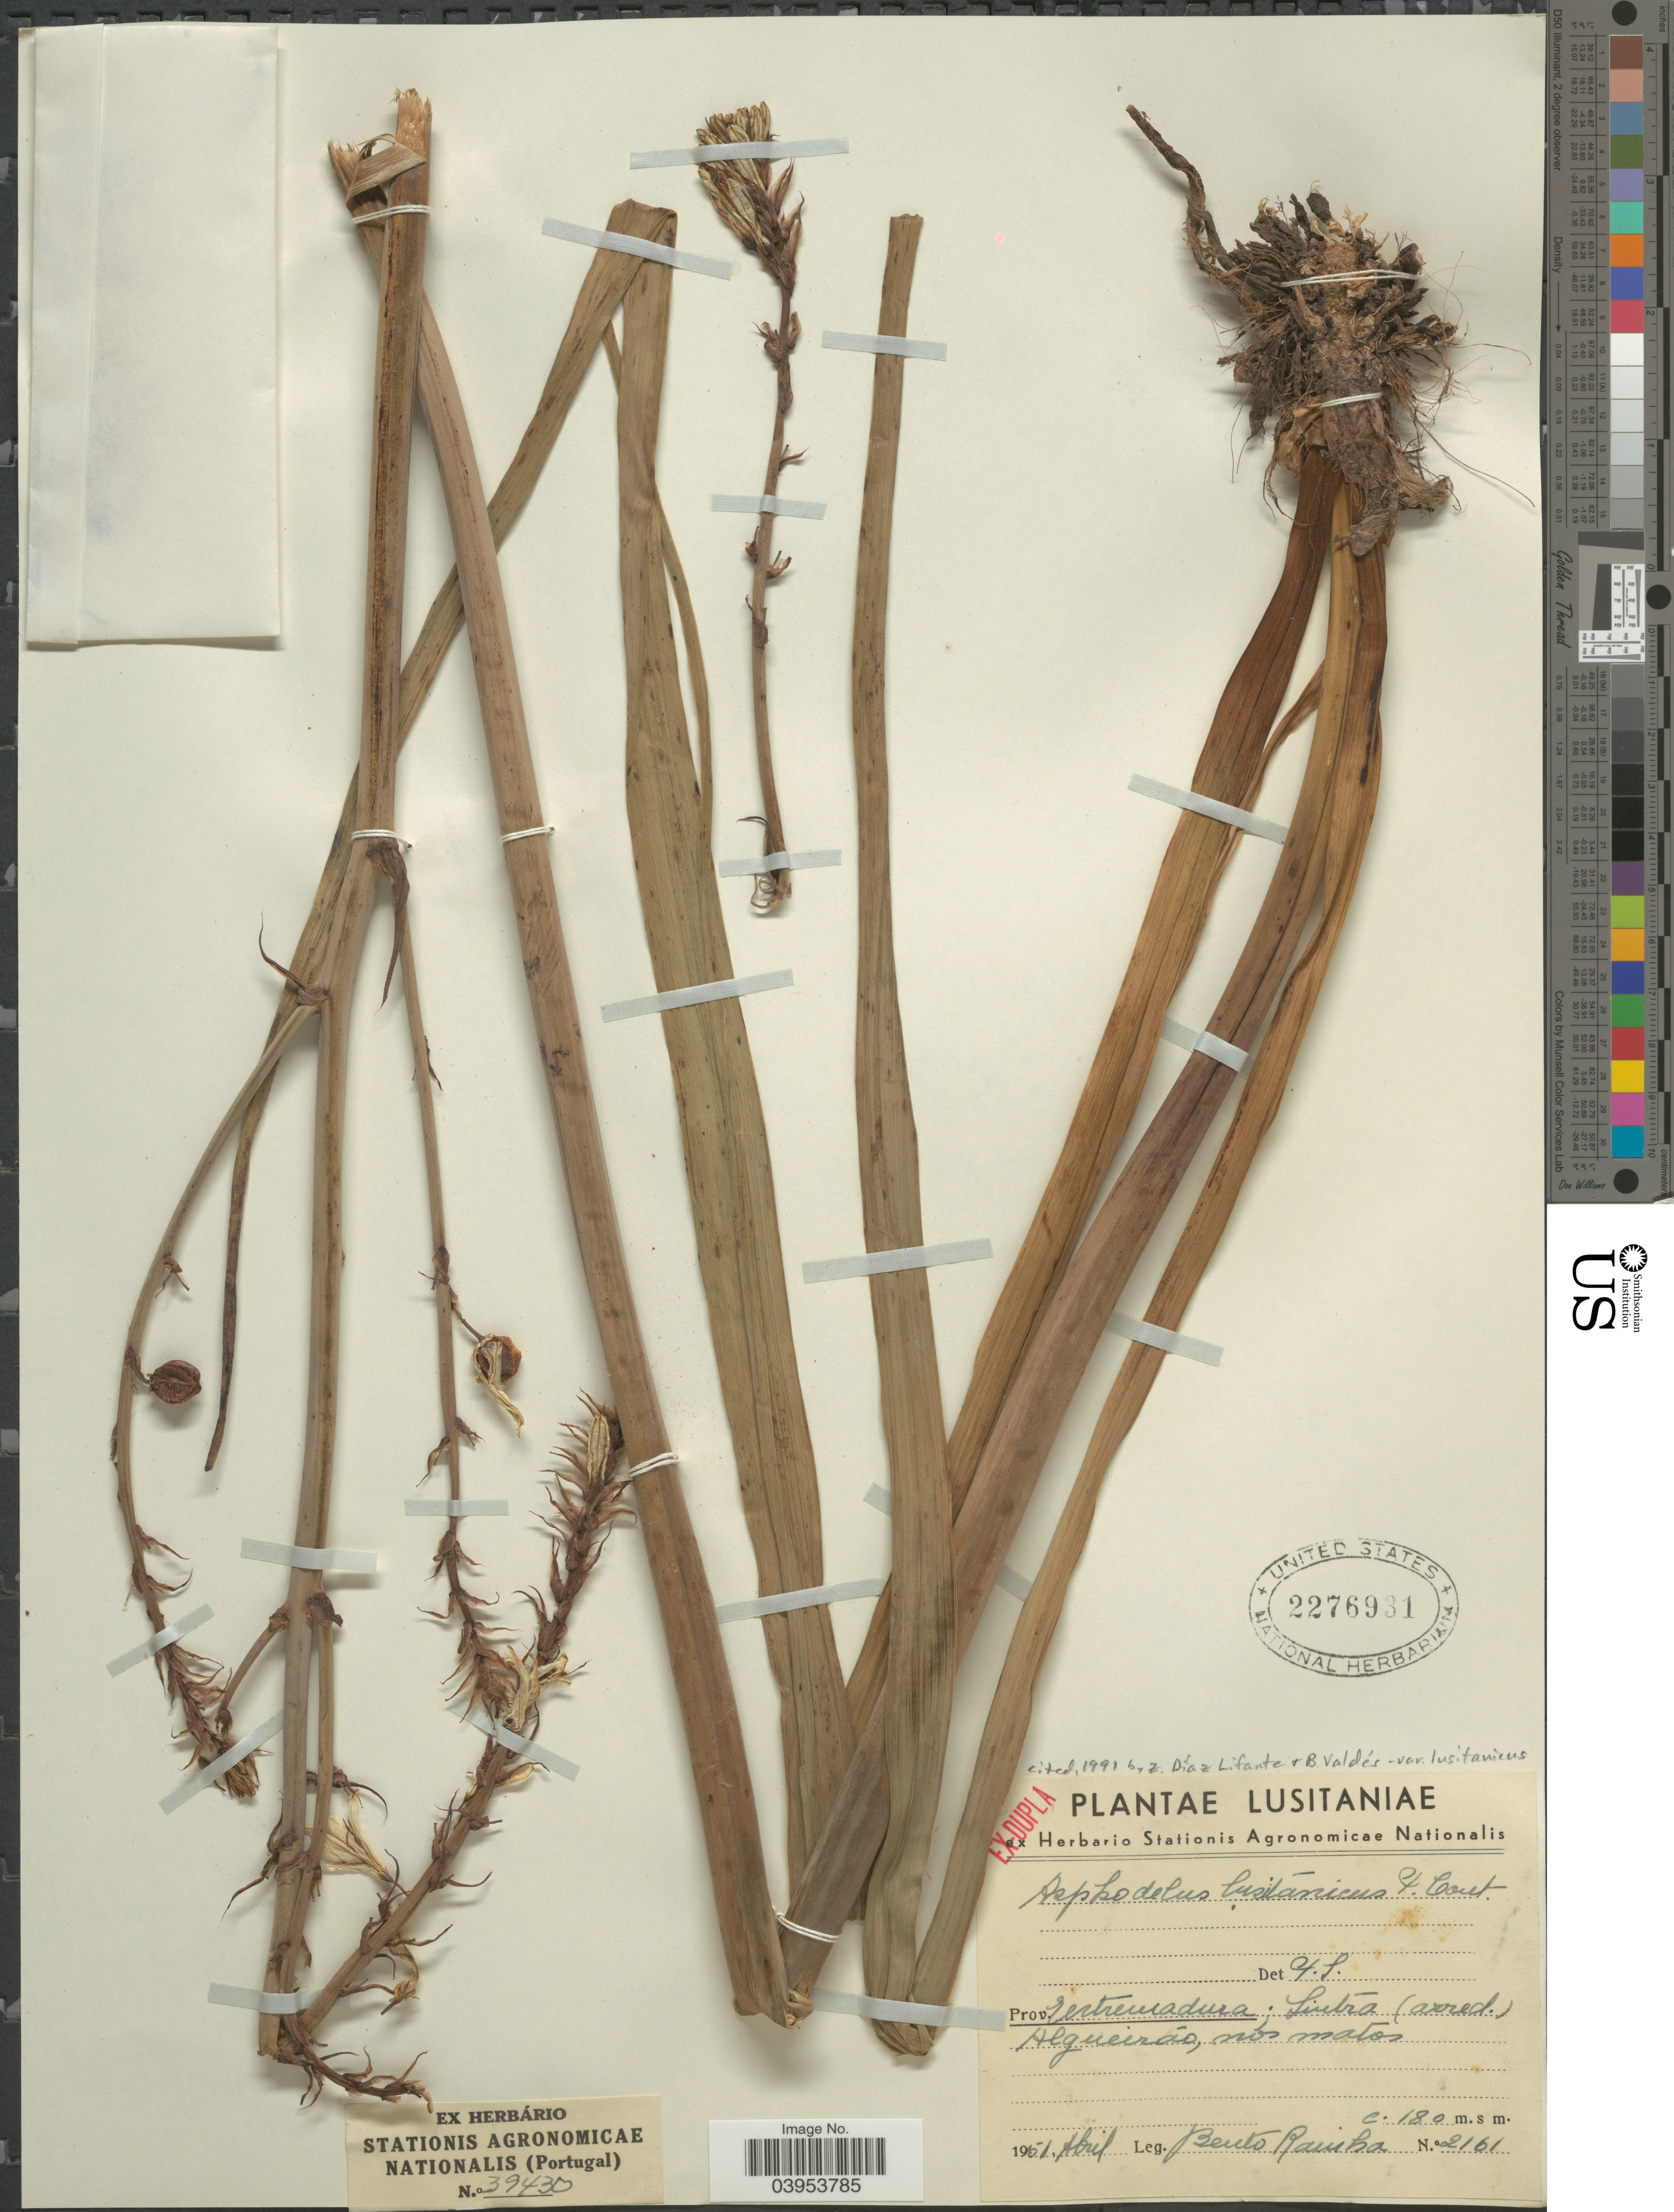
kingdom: Plantae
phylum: Tracheophyta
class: Liliopsida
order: Asparagales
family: Asphodelaceae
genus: Asphodelus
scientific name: Asphodelus lusitanicus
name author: Cout.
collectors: B. Rainha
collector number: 2161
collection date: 1951-04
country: Portugal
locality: Lusitaniae. Prov. Estremadura; Liutra (arred.). Algueiráo, nos matos.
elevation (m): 180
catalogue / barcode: US 2276931